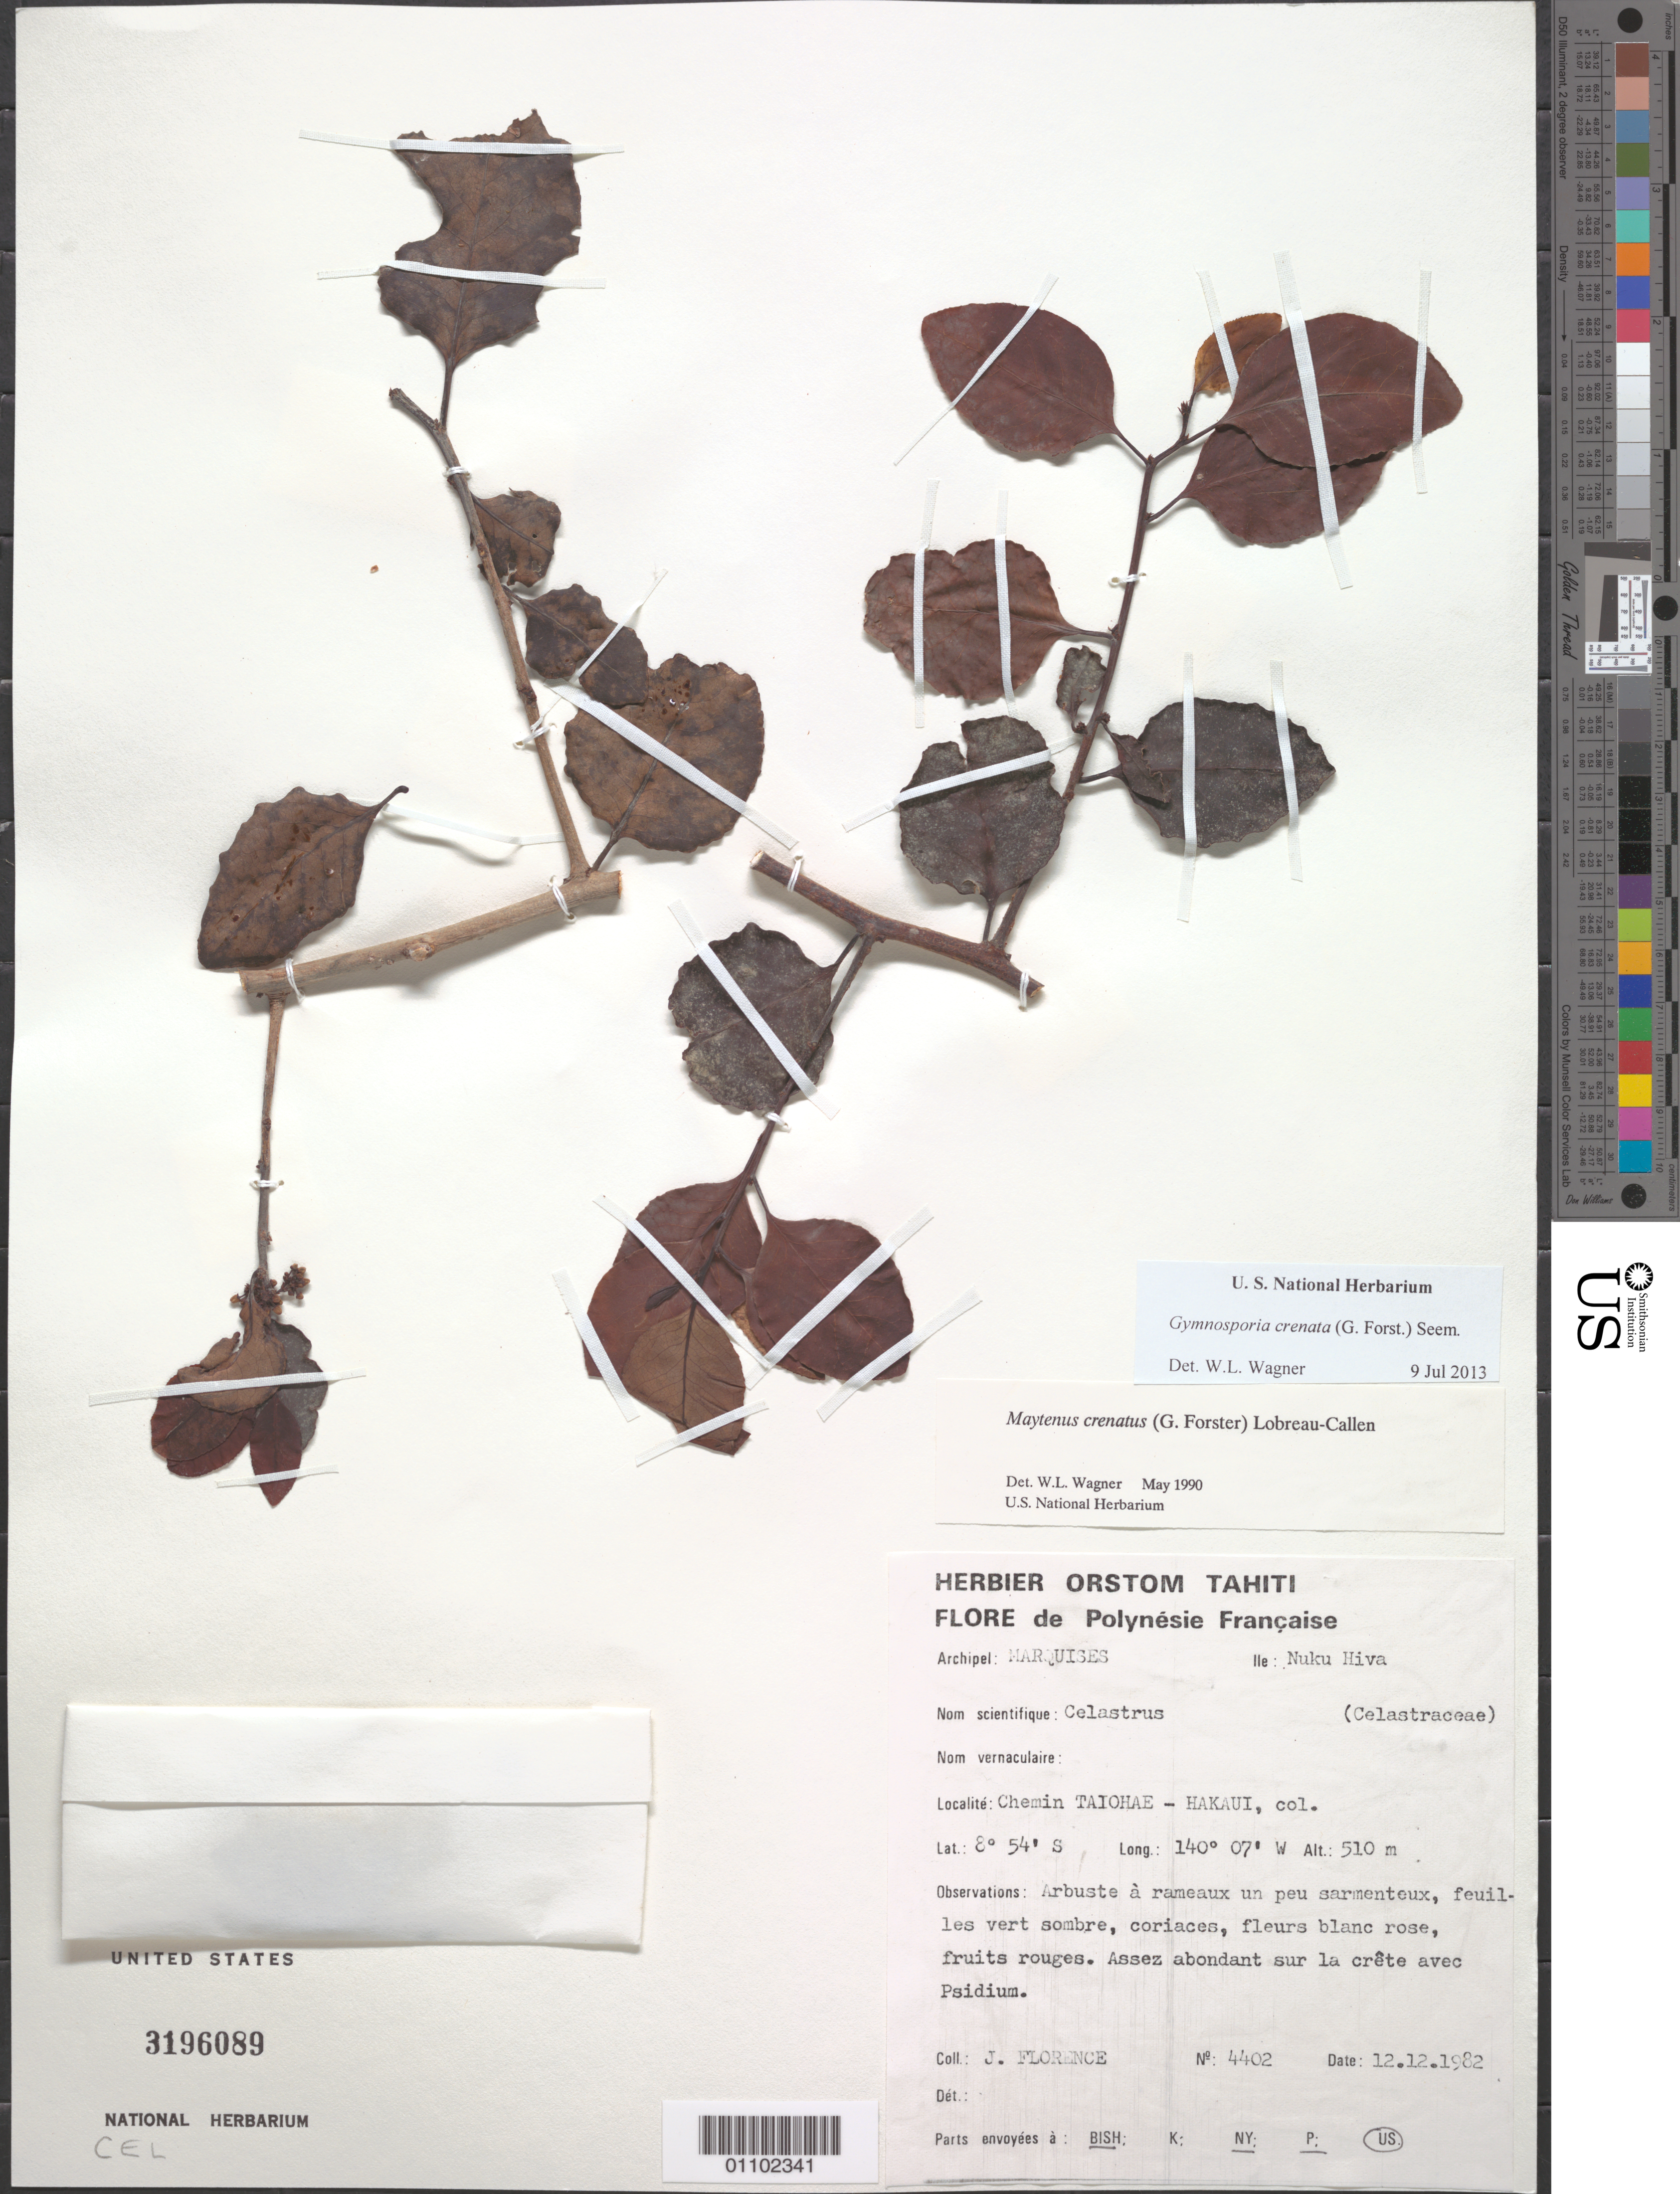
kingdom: Plantae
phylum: Tracheophyta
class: Magnoliopsida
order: Celastrales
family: Celastraceae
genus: Gymnosporia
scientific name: Gymnosporia crenata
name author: (G. Forst.) Seem.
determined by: Wagner, W. L., (BOT), Smithsonian Institution - National Museum of Natural History (UNITED STATES)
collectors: J. Florence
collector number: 4402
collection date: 1982-12-12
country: French Polynesia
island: Nuku Hiva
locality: Chemin Taiohae-Hakaui, col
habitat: Sur la crête avec Psidium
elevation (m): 510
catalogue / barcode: US 3196089